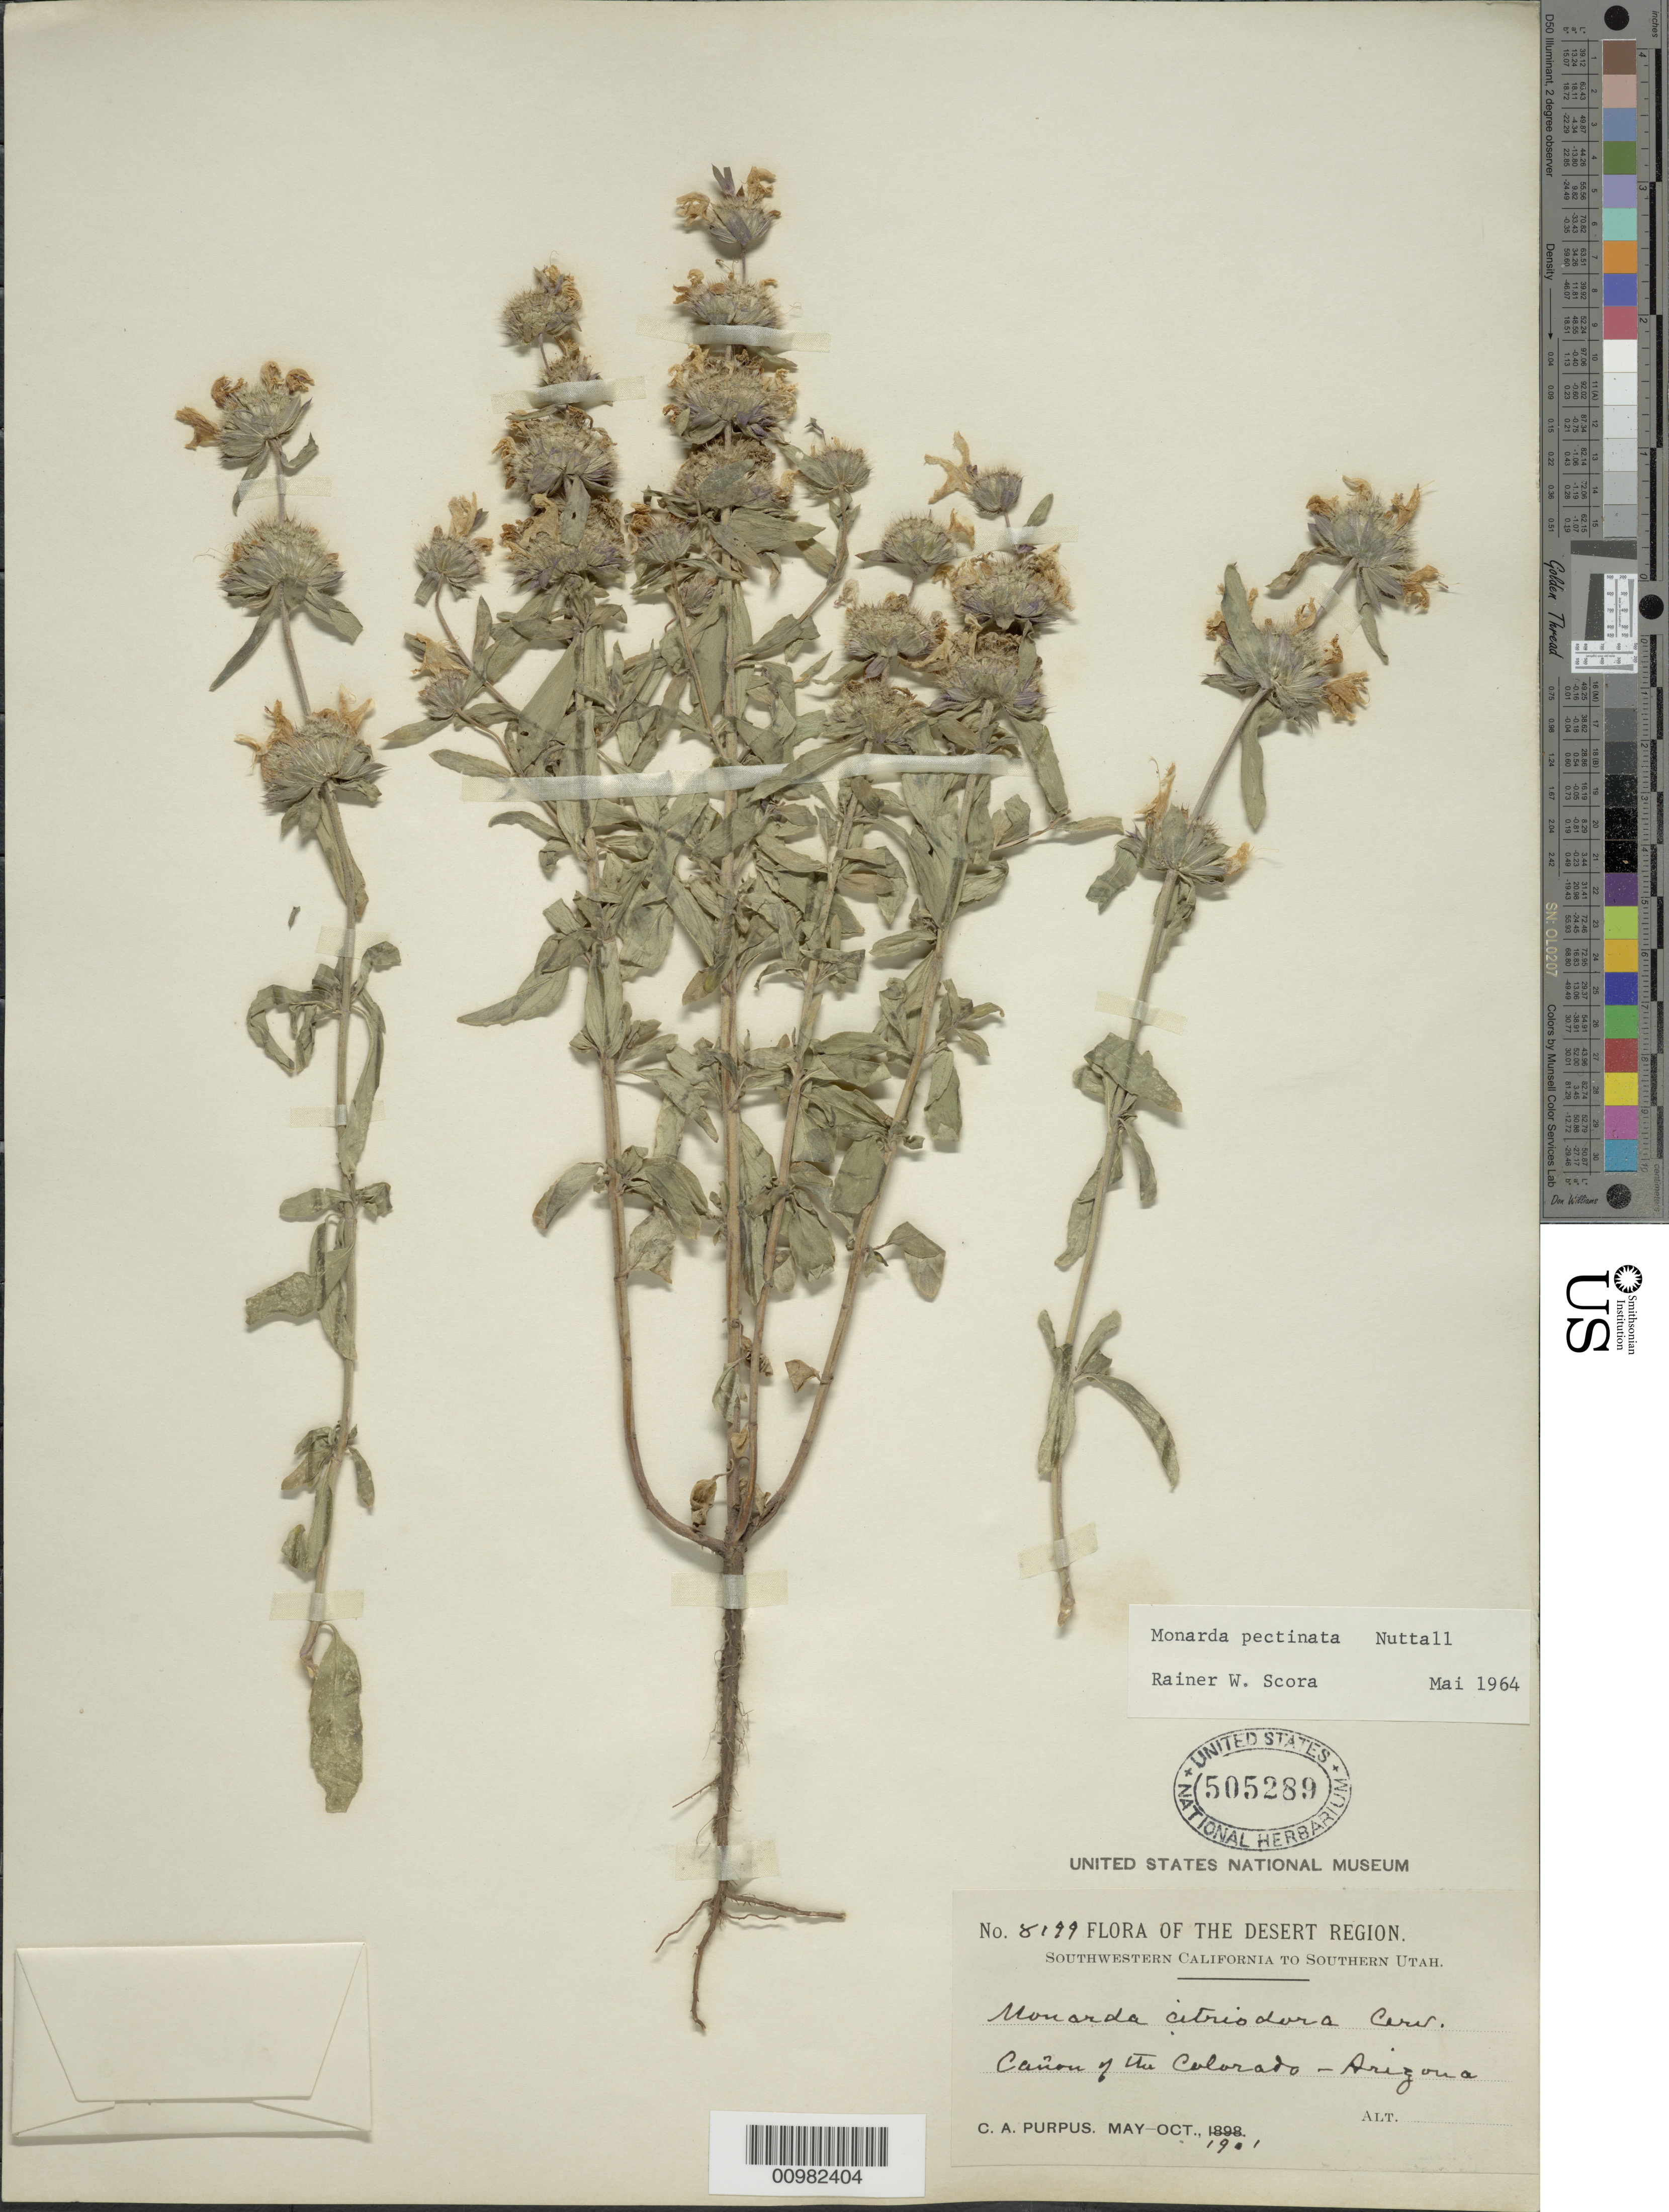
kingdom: Plantae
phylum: Tracheophyta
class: Magnoliopsida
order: Lamiales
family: Lamiaceae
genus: Monarda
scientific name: Monarda pectinata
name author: Nutt.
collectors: C. A. Purpus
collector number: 8199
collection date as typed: May 1901 to -- Oct 1901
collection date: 1901-05/1901-10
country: United States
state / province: Arizona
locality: Canyon of the Colorado (The Grand Canyon)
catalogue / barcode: US 505289